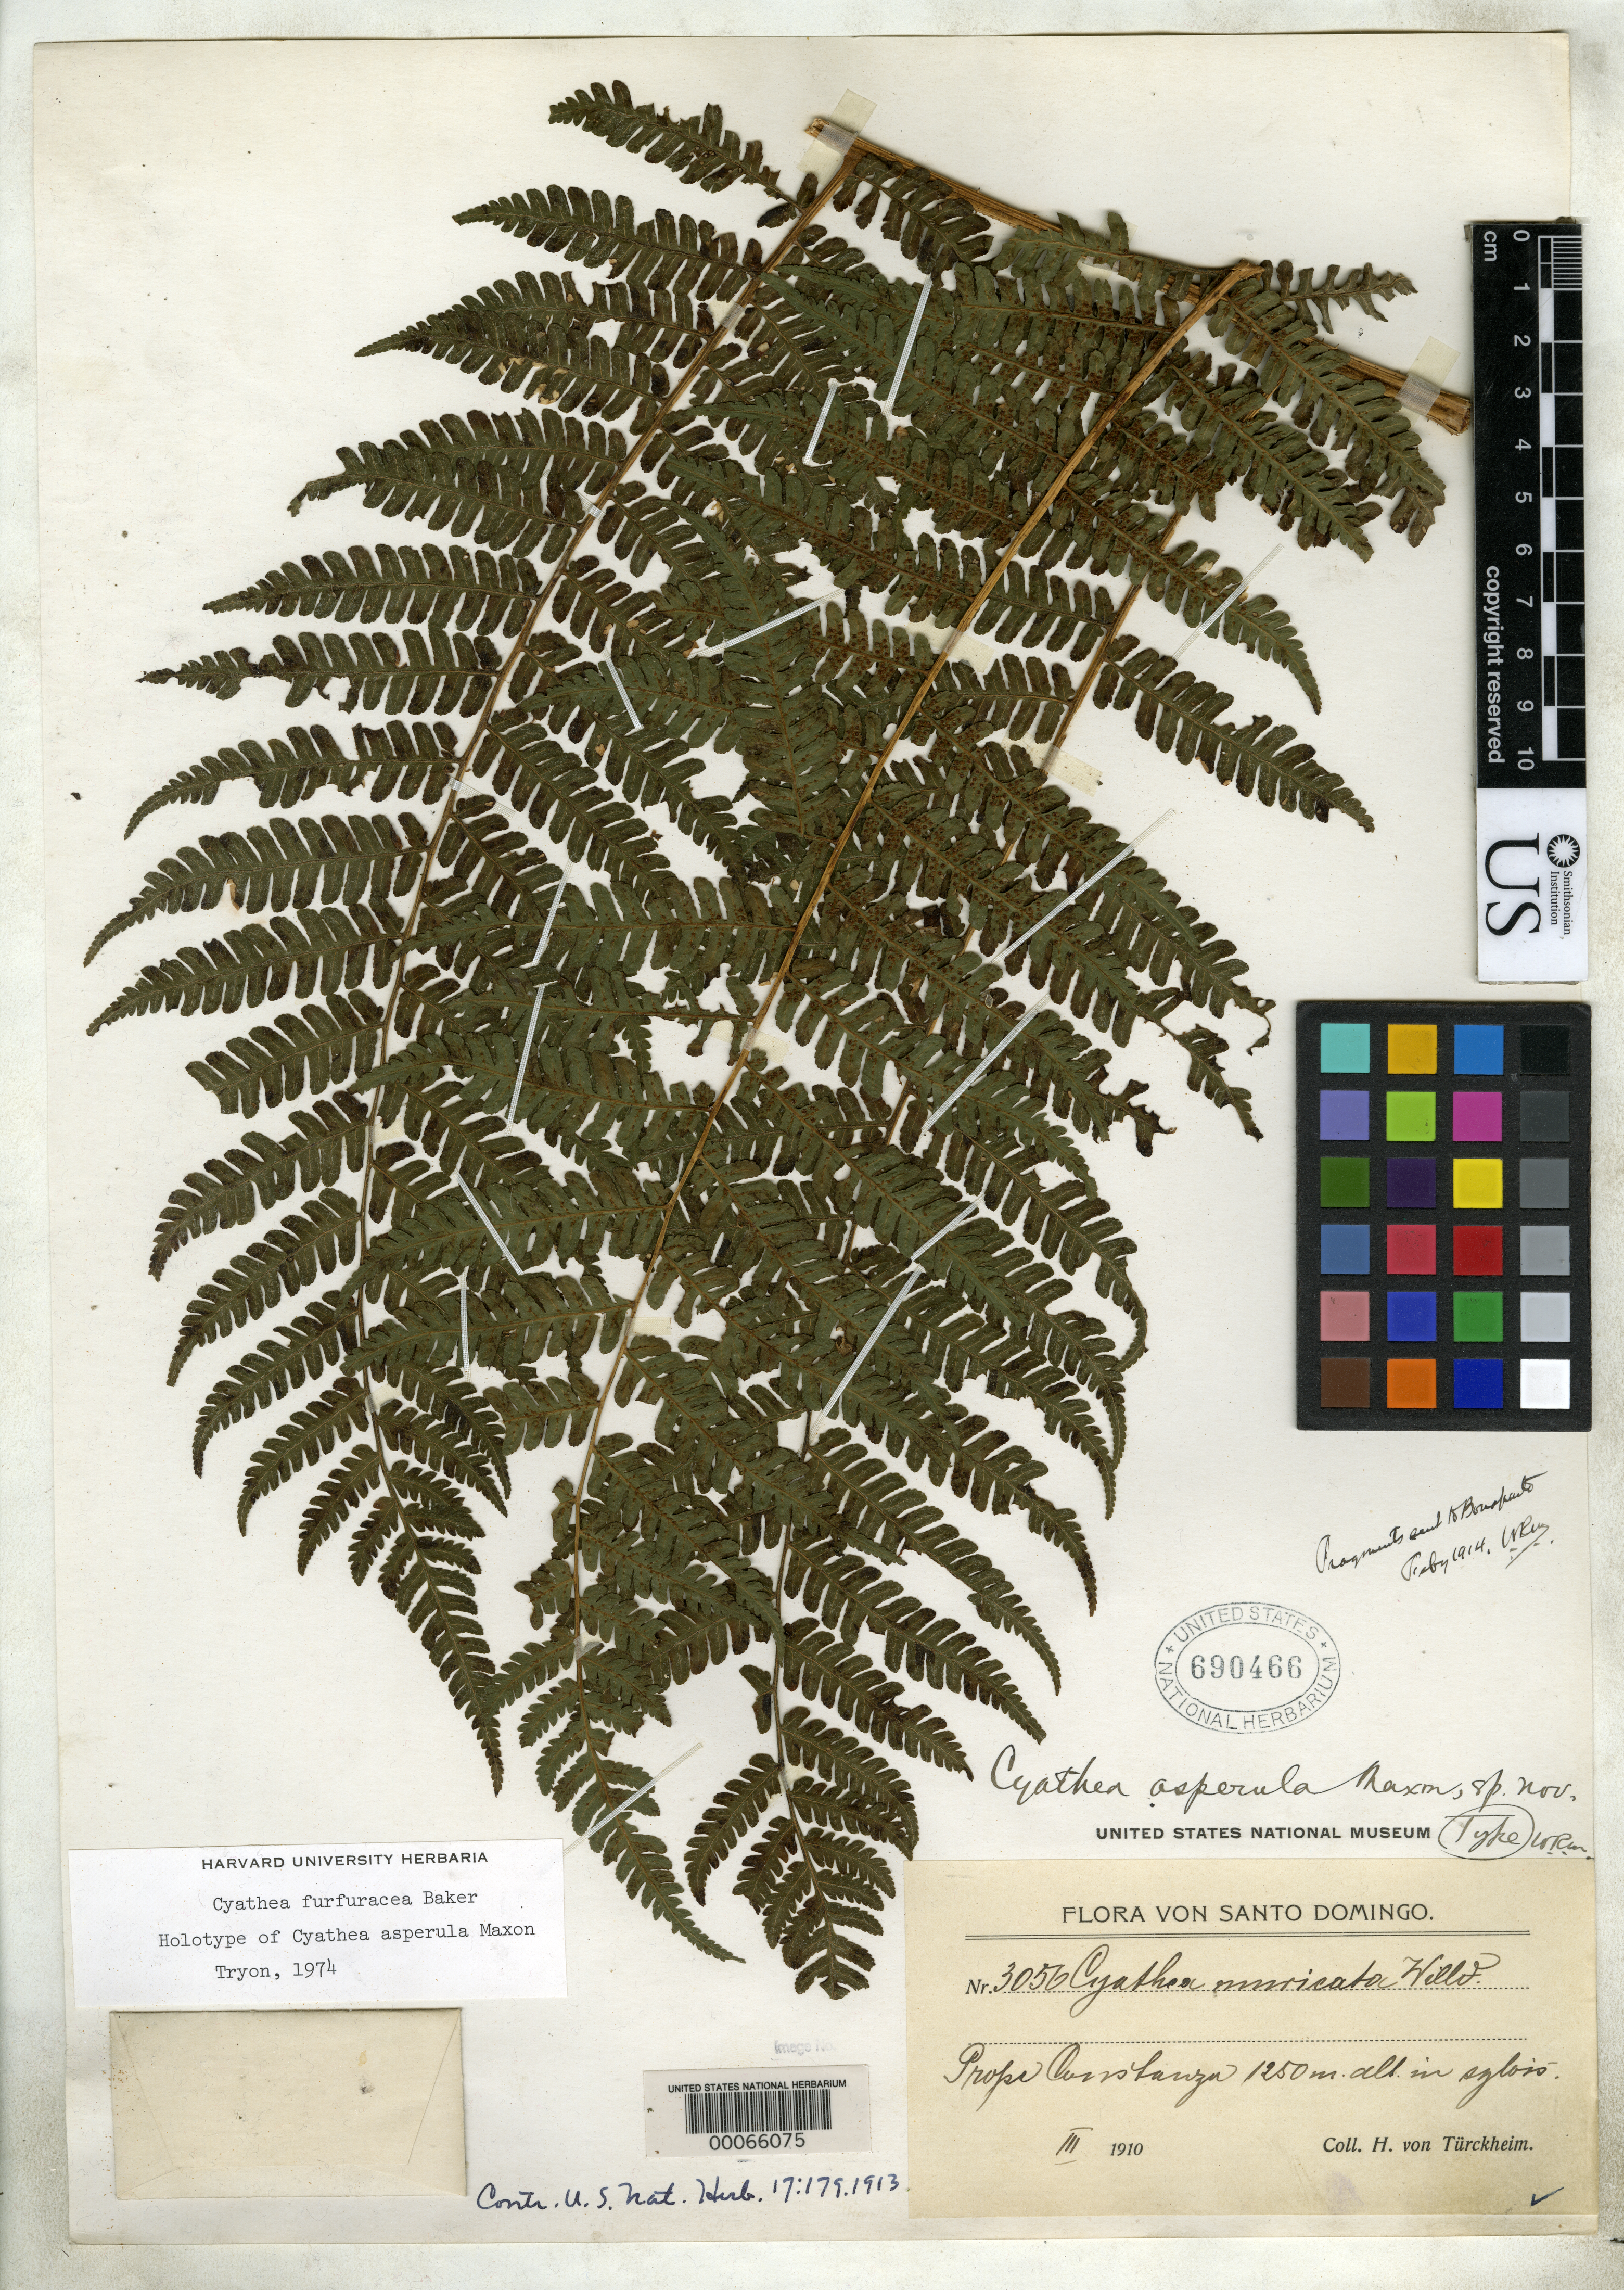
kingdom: Plantae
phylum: Tracheophyta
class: Polypodiopsida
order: Cyatheales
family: Cyatheaceae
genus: Cyathea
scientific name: Cyathea asperula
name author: Maxon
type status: Holotype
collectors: H. von Türckheim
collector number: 3056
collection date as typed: Mar 1910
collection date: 1910-03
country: Dominican Republic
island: Hispaniola Island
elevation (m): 1250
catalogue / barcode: US 690466